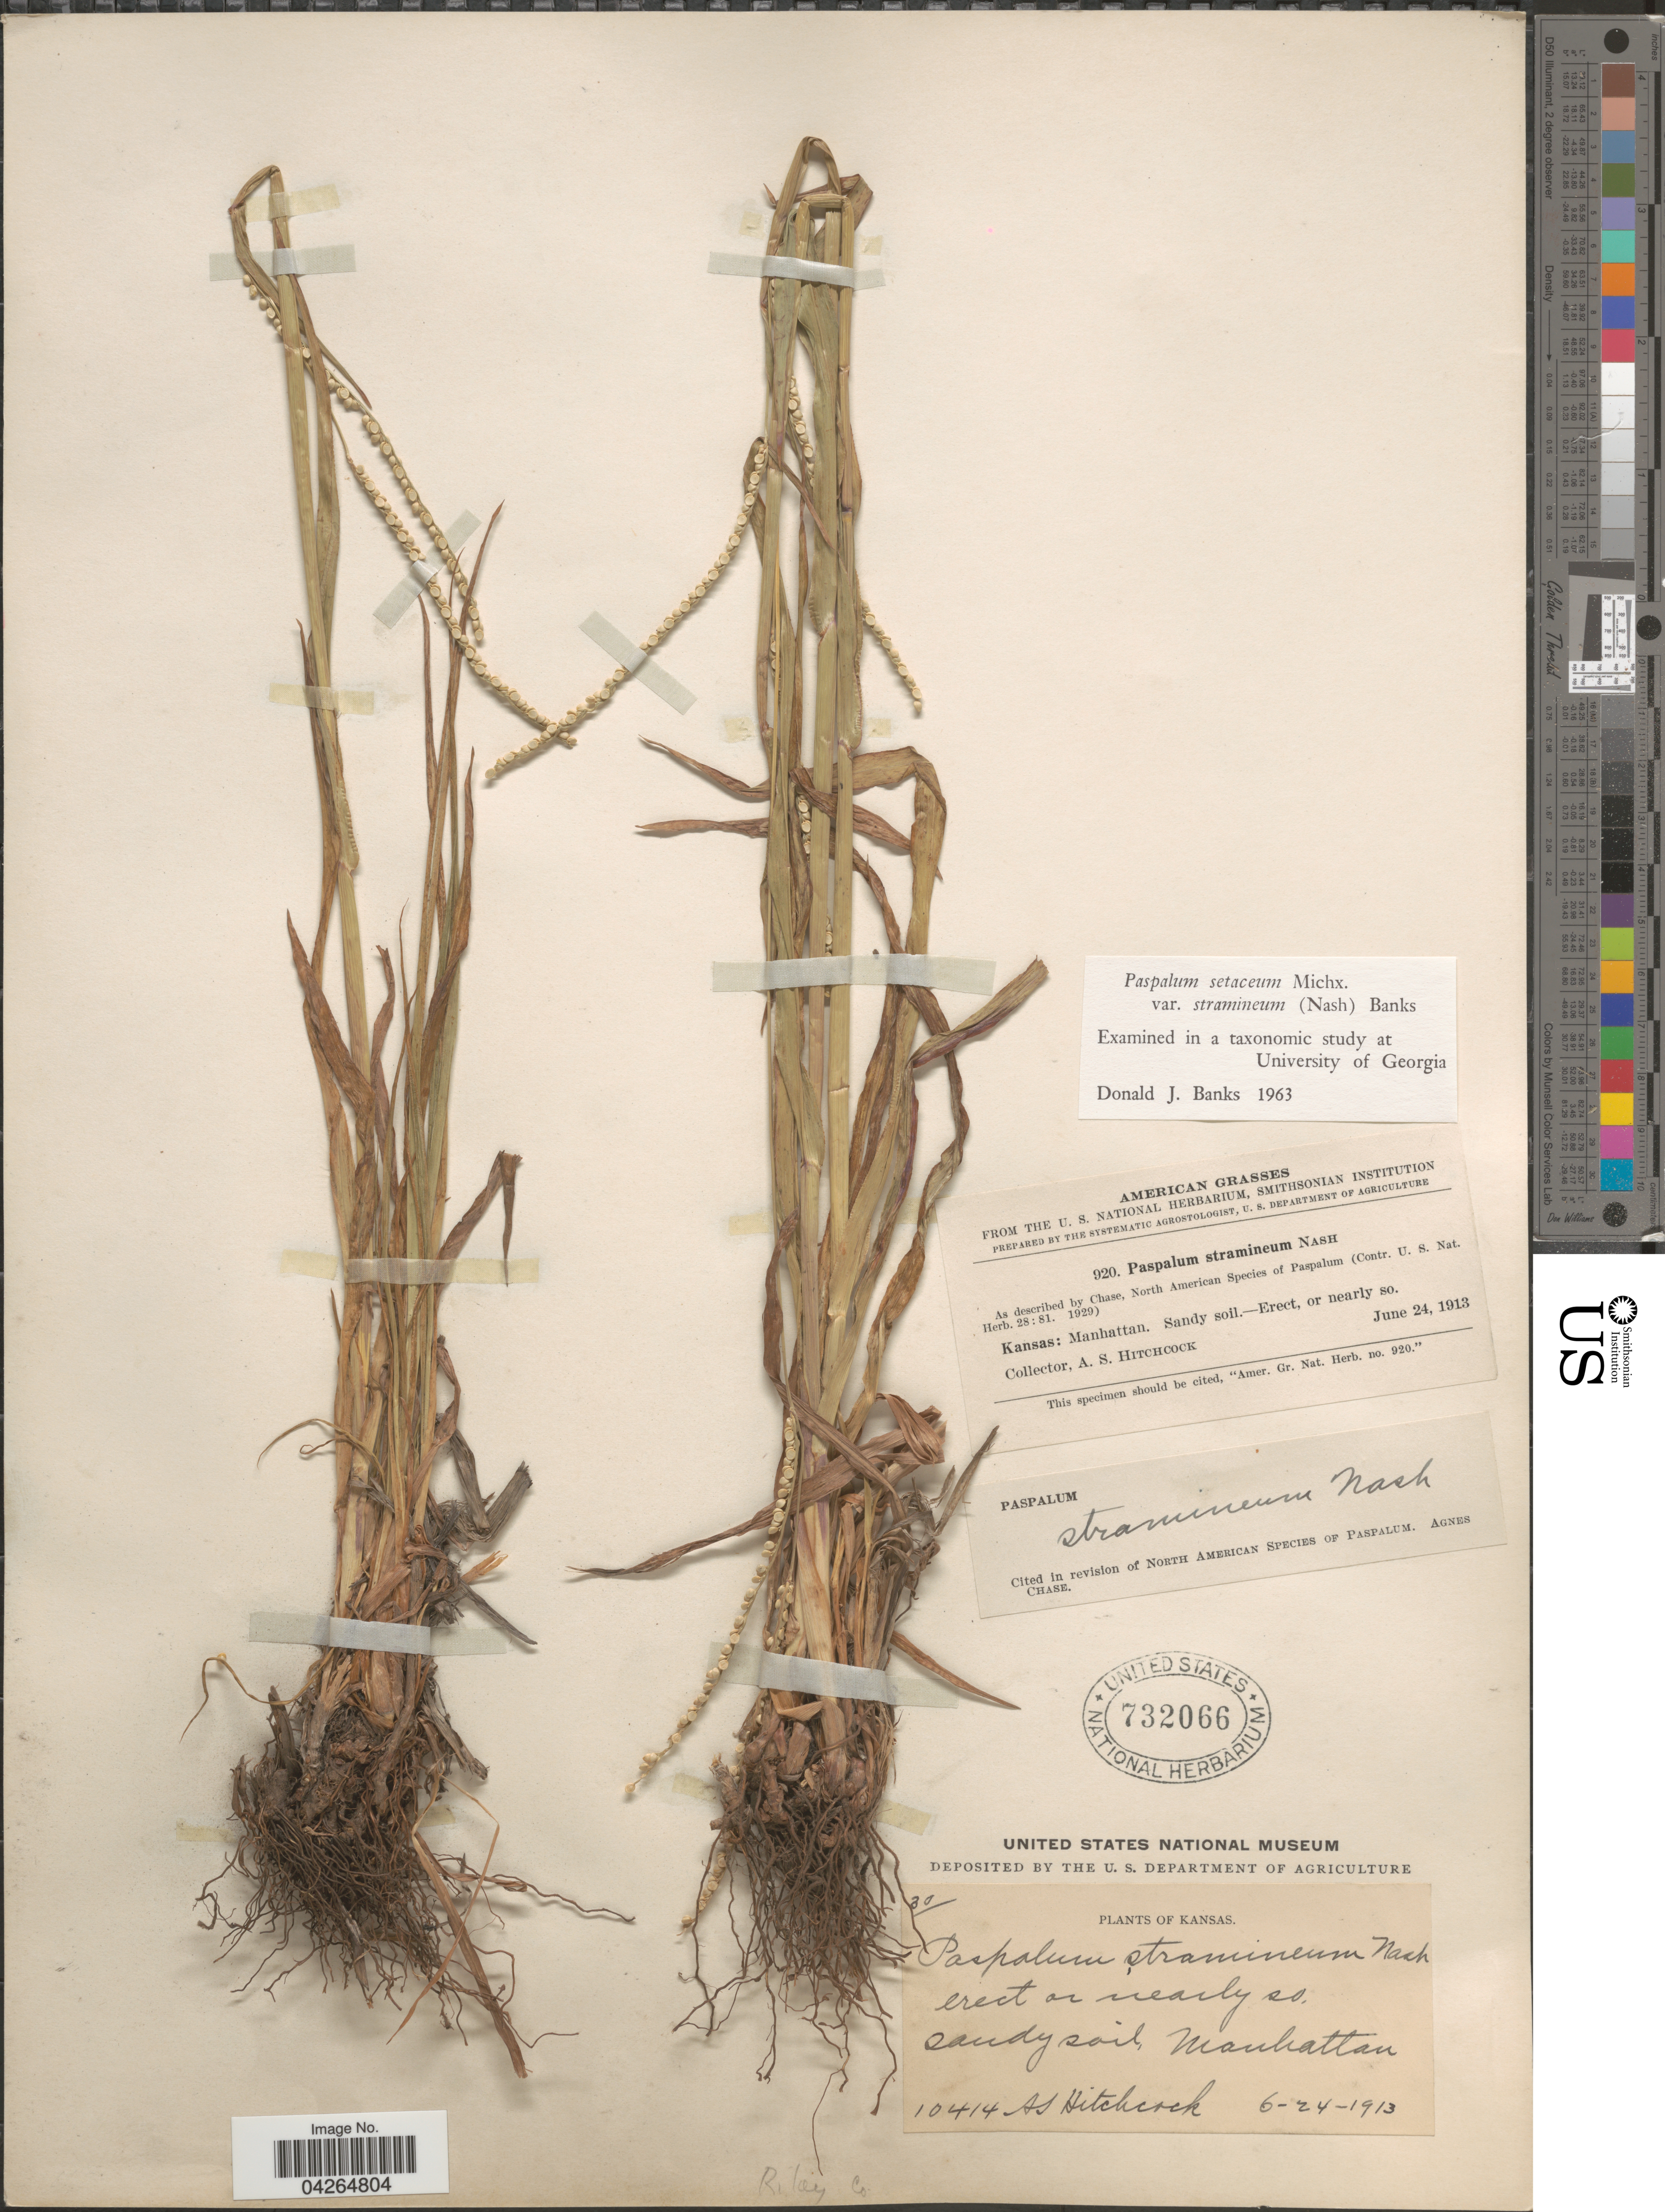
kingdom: Plantae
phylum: Tracheophyta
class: Liliopsida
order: Poales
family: Poaceae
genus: Paspalum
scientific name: Paspalum setaceum var. stramineum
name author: (Nash) D.J. Banks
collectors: A. S. Hitchcock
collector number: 10414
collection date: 1913-06-24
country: United States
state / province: Kansas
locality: Manhattan. Riley Co.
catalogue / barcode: US 732066